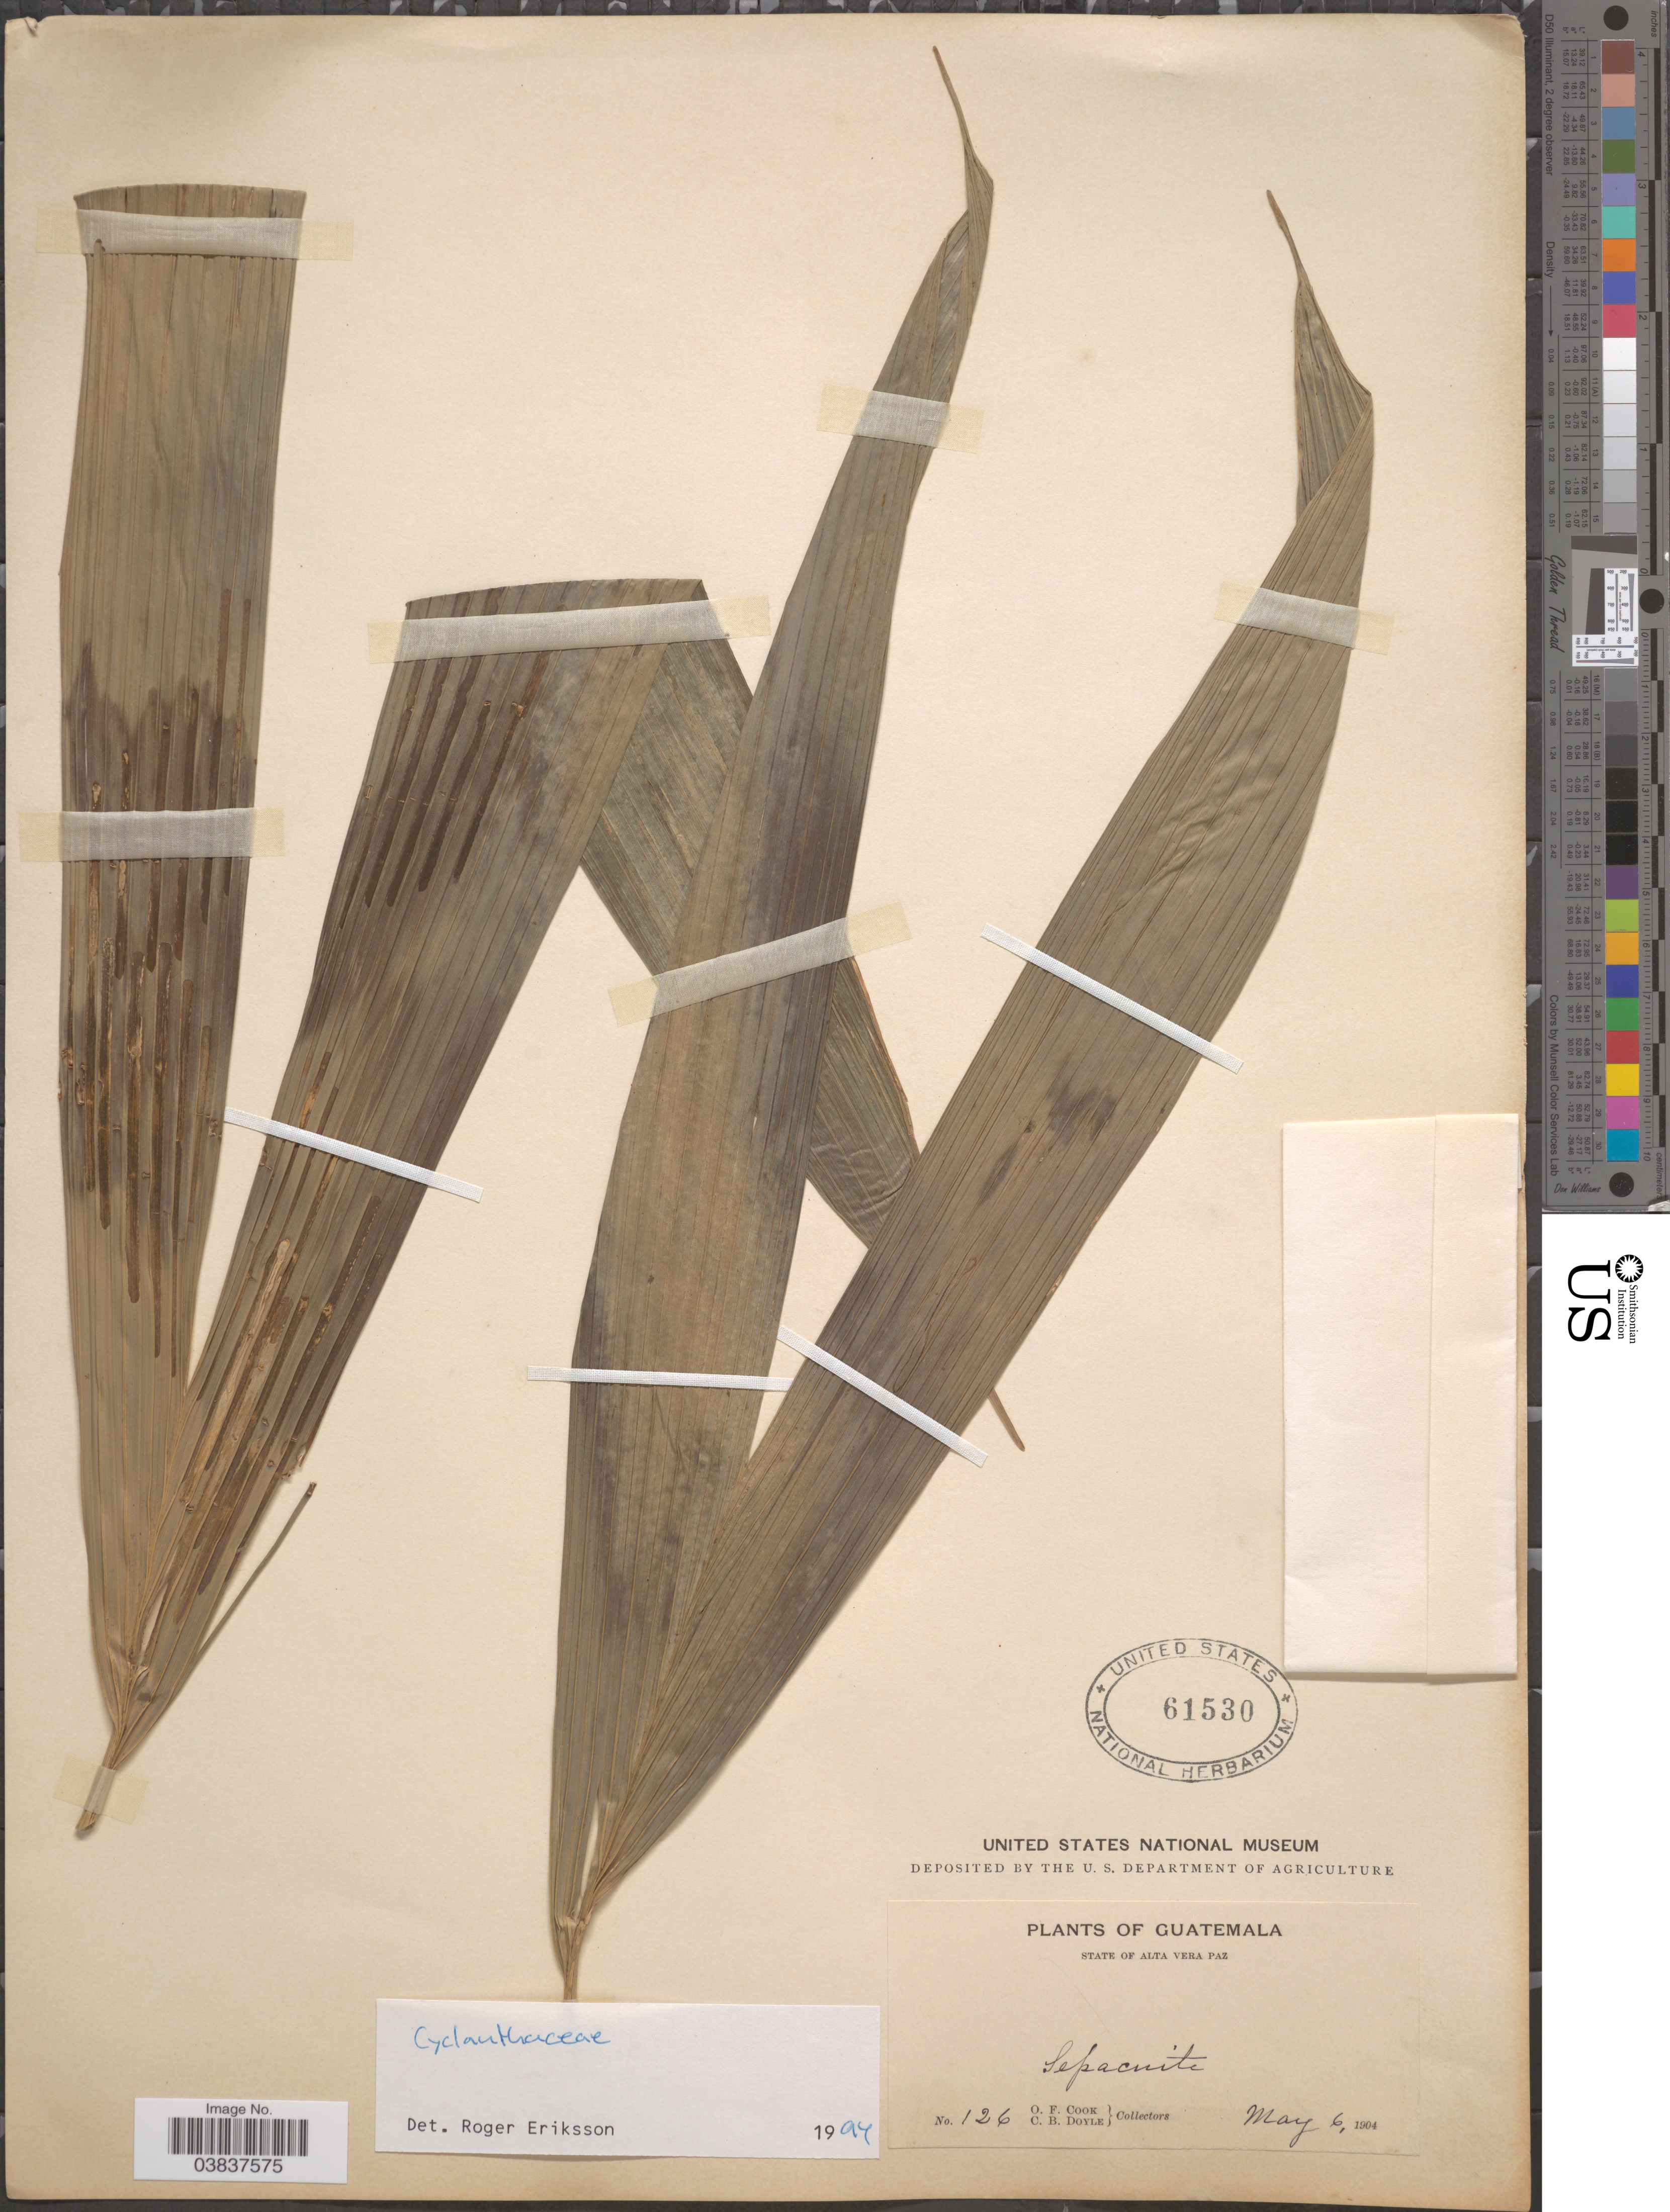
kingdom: Plantae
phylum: Tracheophyta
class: Liliopsida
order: Pandanales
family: Cyclanthaceae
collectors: O. F. Cook & C. Doyle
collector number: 126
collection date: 1904-05-06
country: Guatemala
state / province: Alta Verapaz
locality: Sepacuite.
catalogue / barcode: US 61530